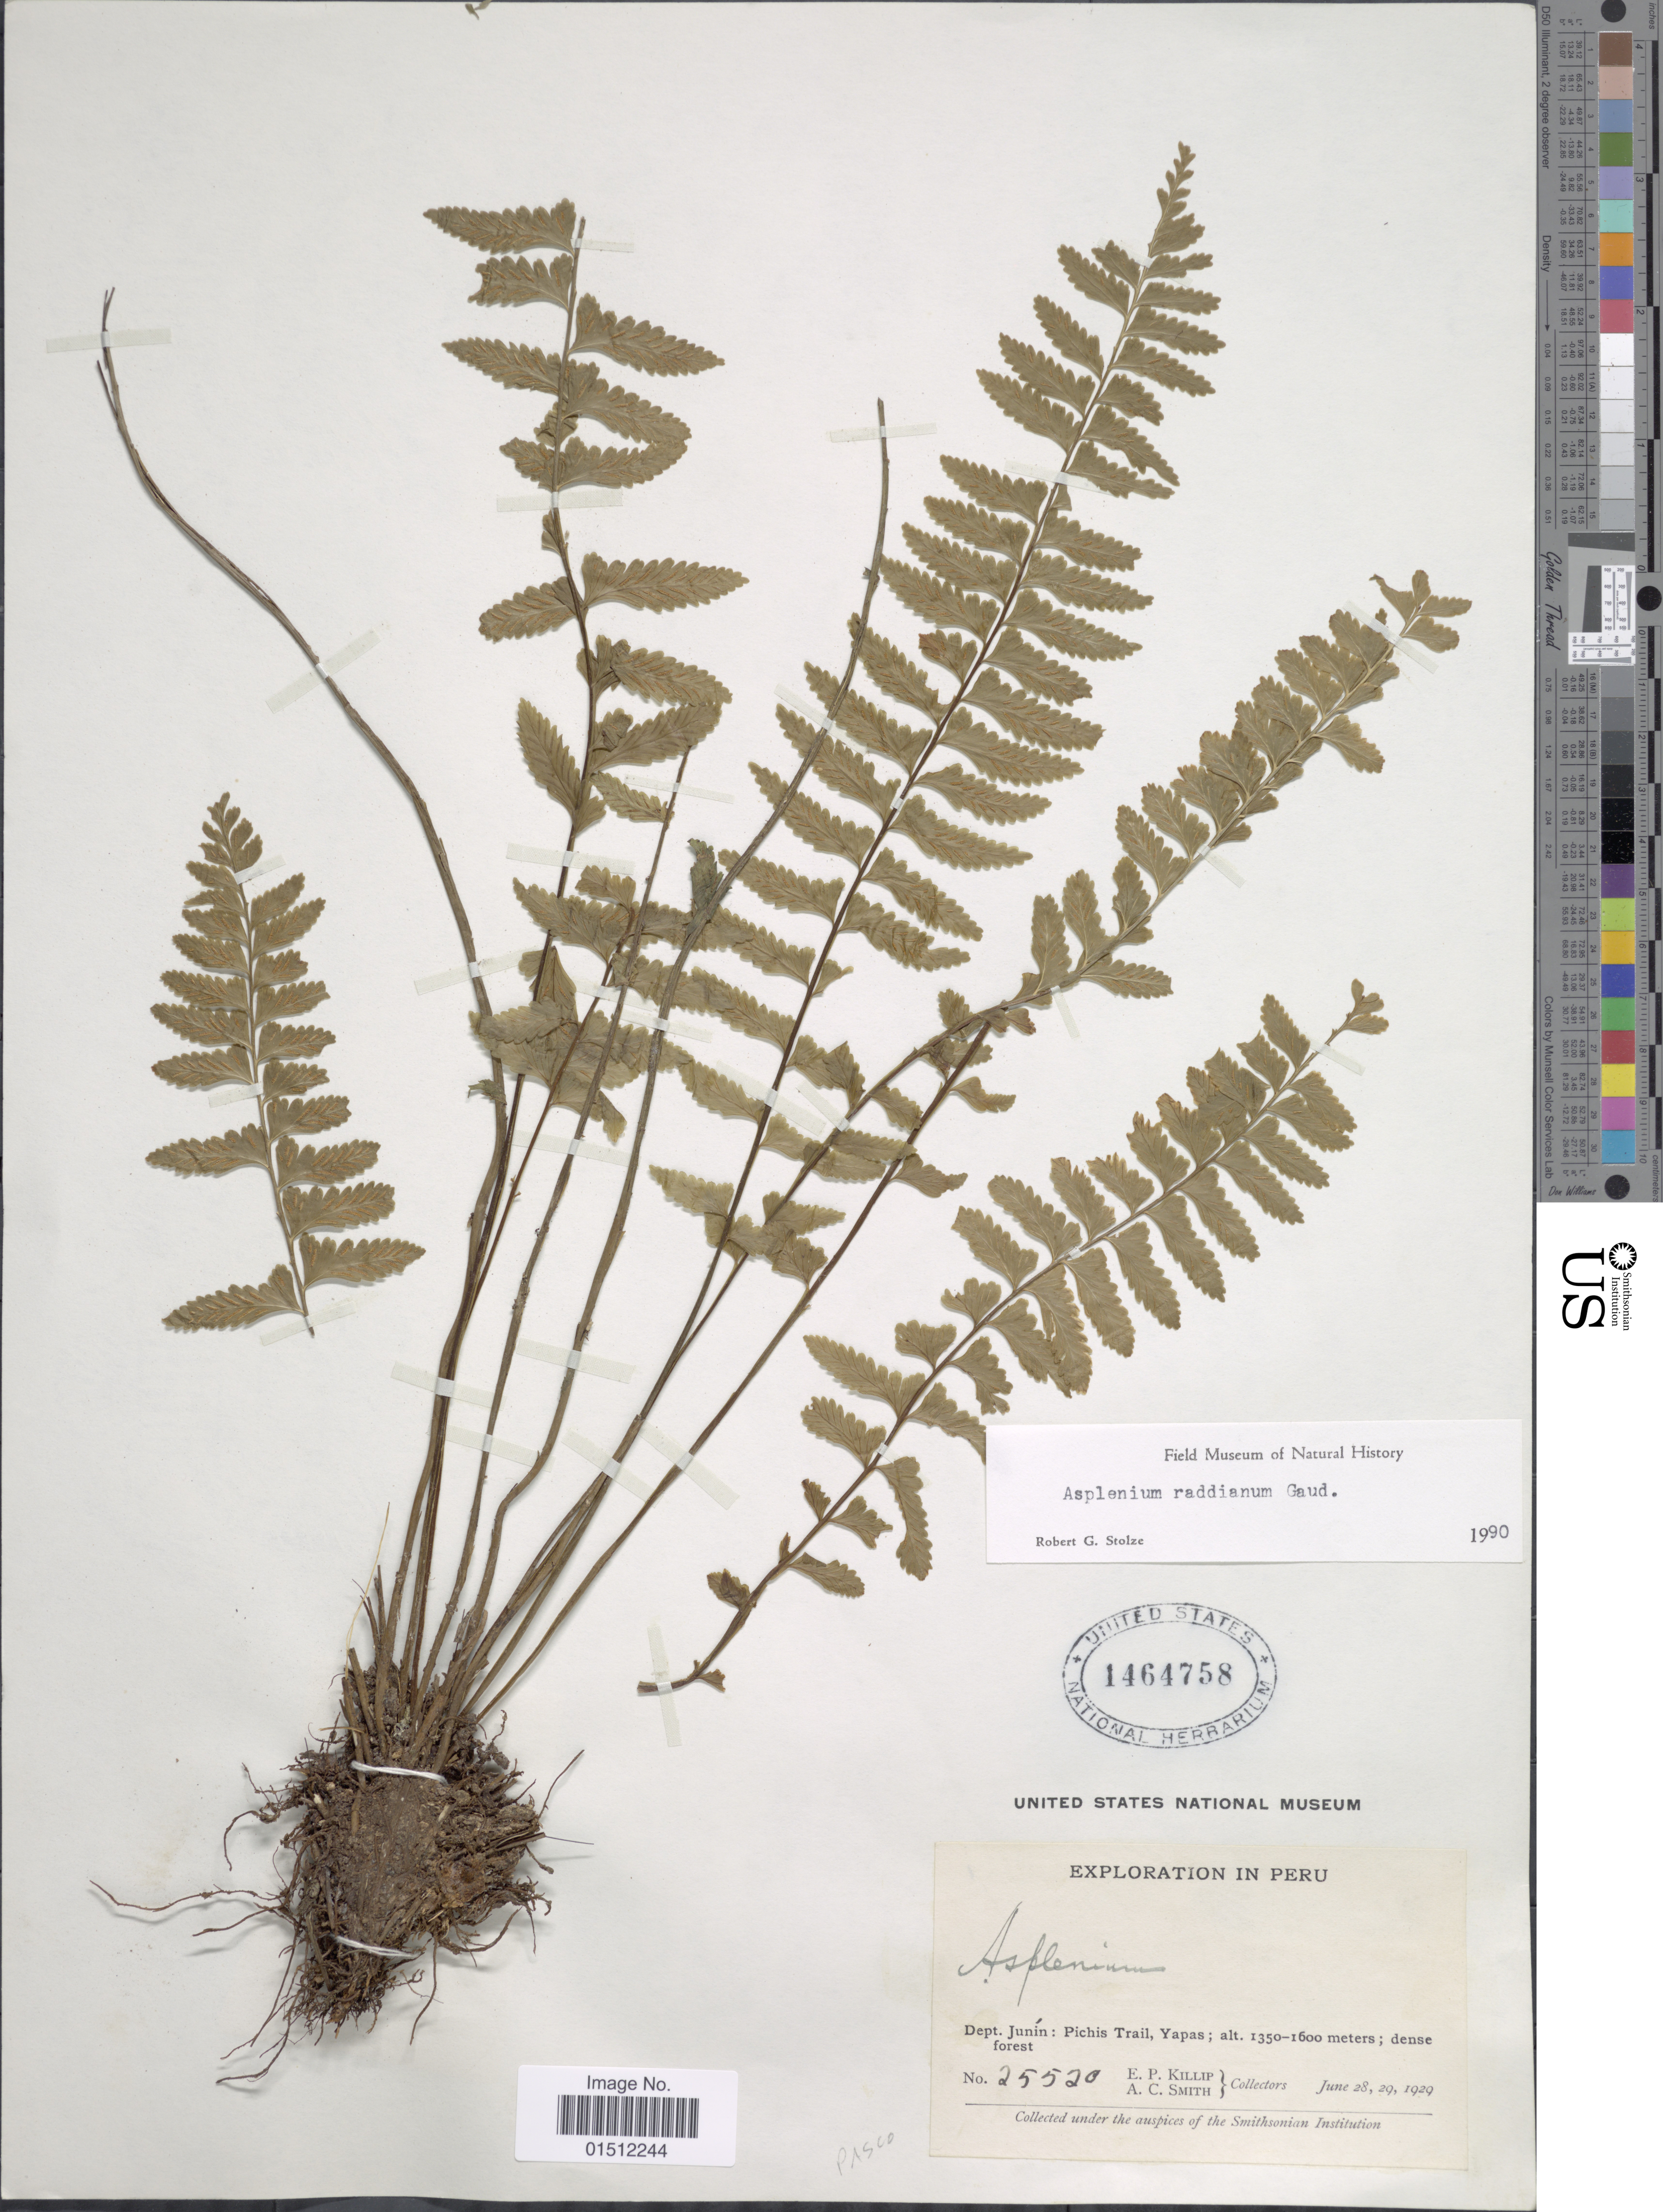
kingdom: Plantae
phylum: Tracheophyta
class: Polypodiopsida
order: Polypodiales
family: Aspleniaceae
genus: Asplenium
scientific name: Asplenium raddianum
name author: Gaudich.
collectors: E. P. Killip & A. C. Smith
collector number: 25520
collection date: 1929-06-28/1929-06-29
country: Peru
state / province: Junín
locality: Dept. Junin: Pichis Trail, Yapas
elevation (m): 1350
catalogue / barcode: US 1464758